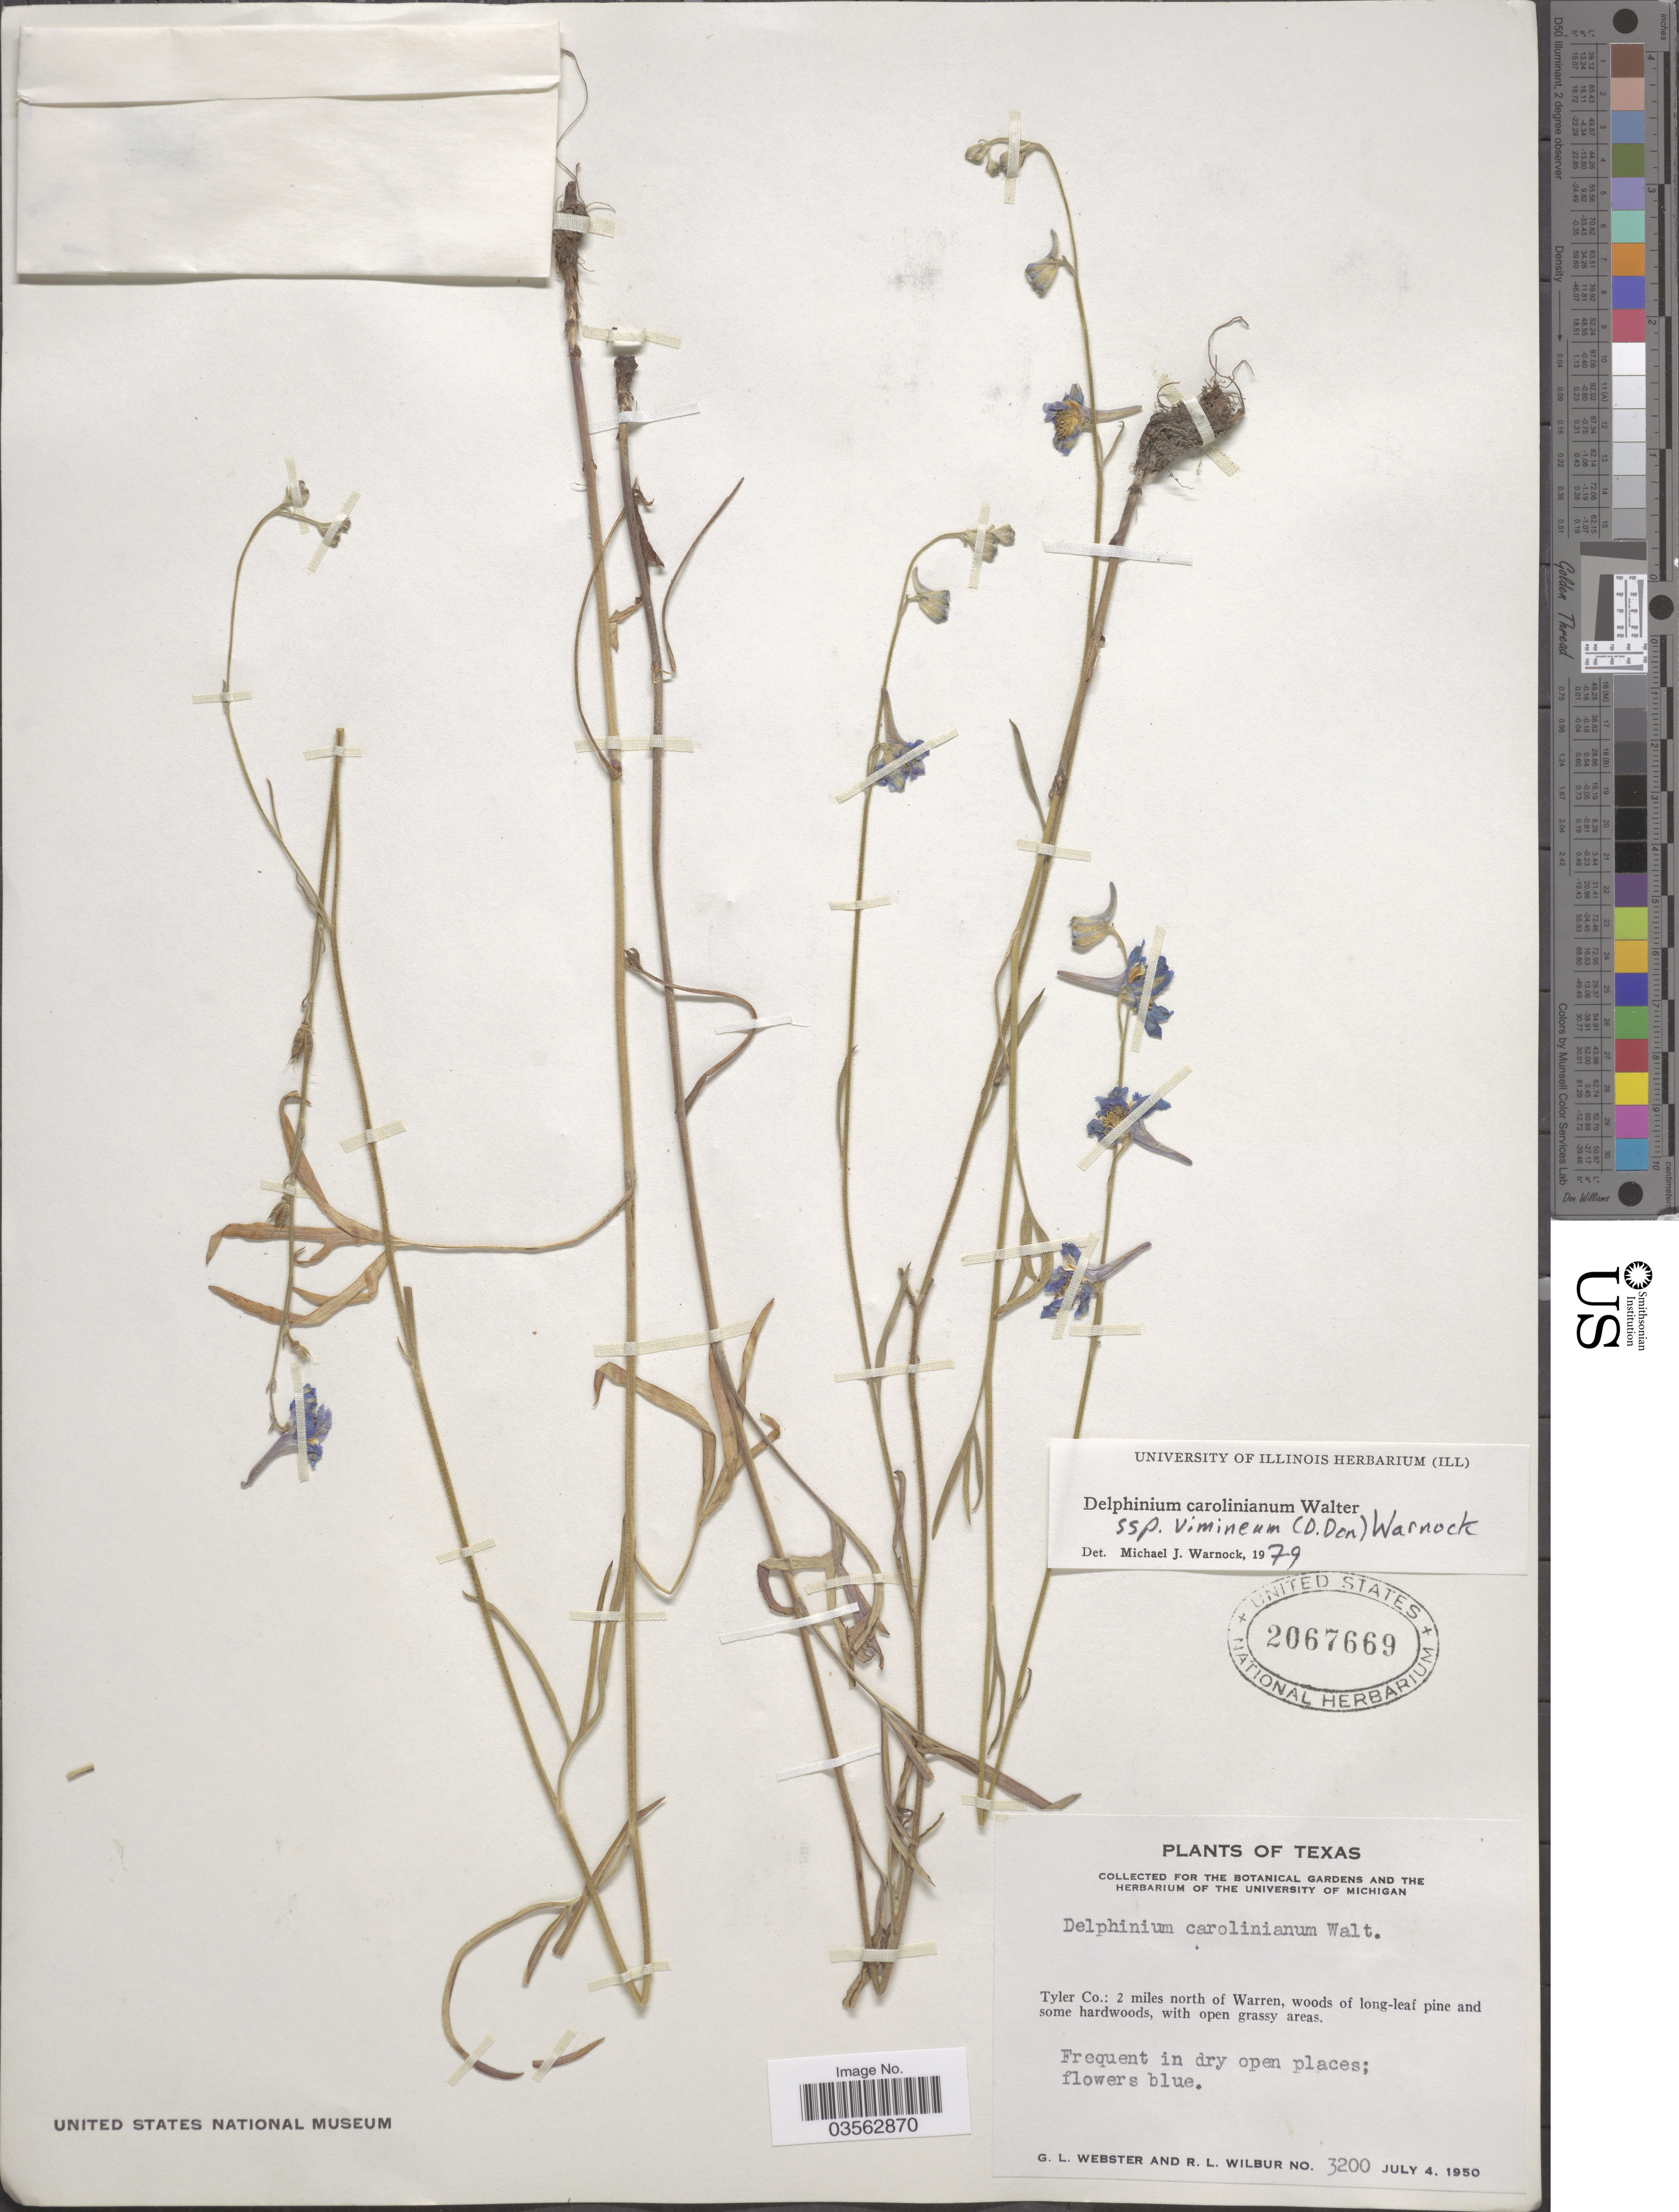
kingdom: Plantae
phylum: Tracheophyta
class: Magnoliopsida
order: Ranunculales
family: Ranunculaceae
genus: Delphinium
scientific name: Delphinium carolinianum subsp. vimineum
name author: Walter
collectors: G. L. Webster & R. L. Wilbur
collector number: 3200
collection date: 1950-07-04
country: United States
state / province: Texas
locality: Tyler Co.: 2 miles north of Warren, woods of long-leaf pine and some hardwoods, with open grassy areas.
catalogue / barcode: US 2067669